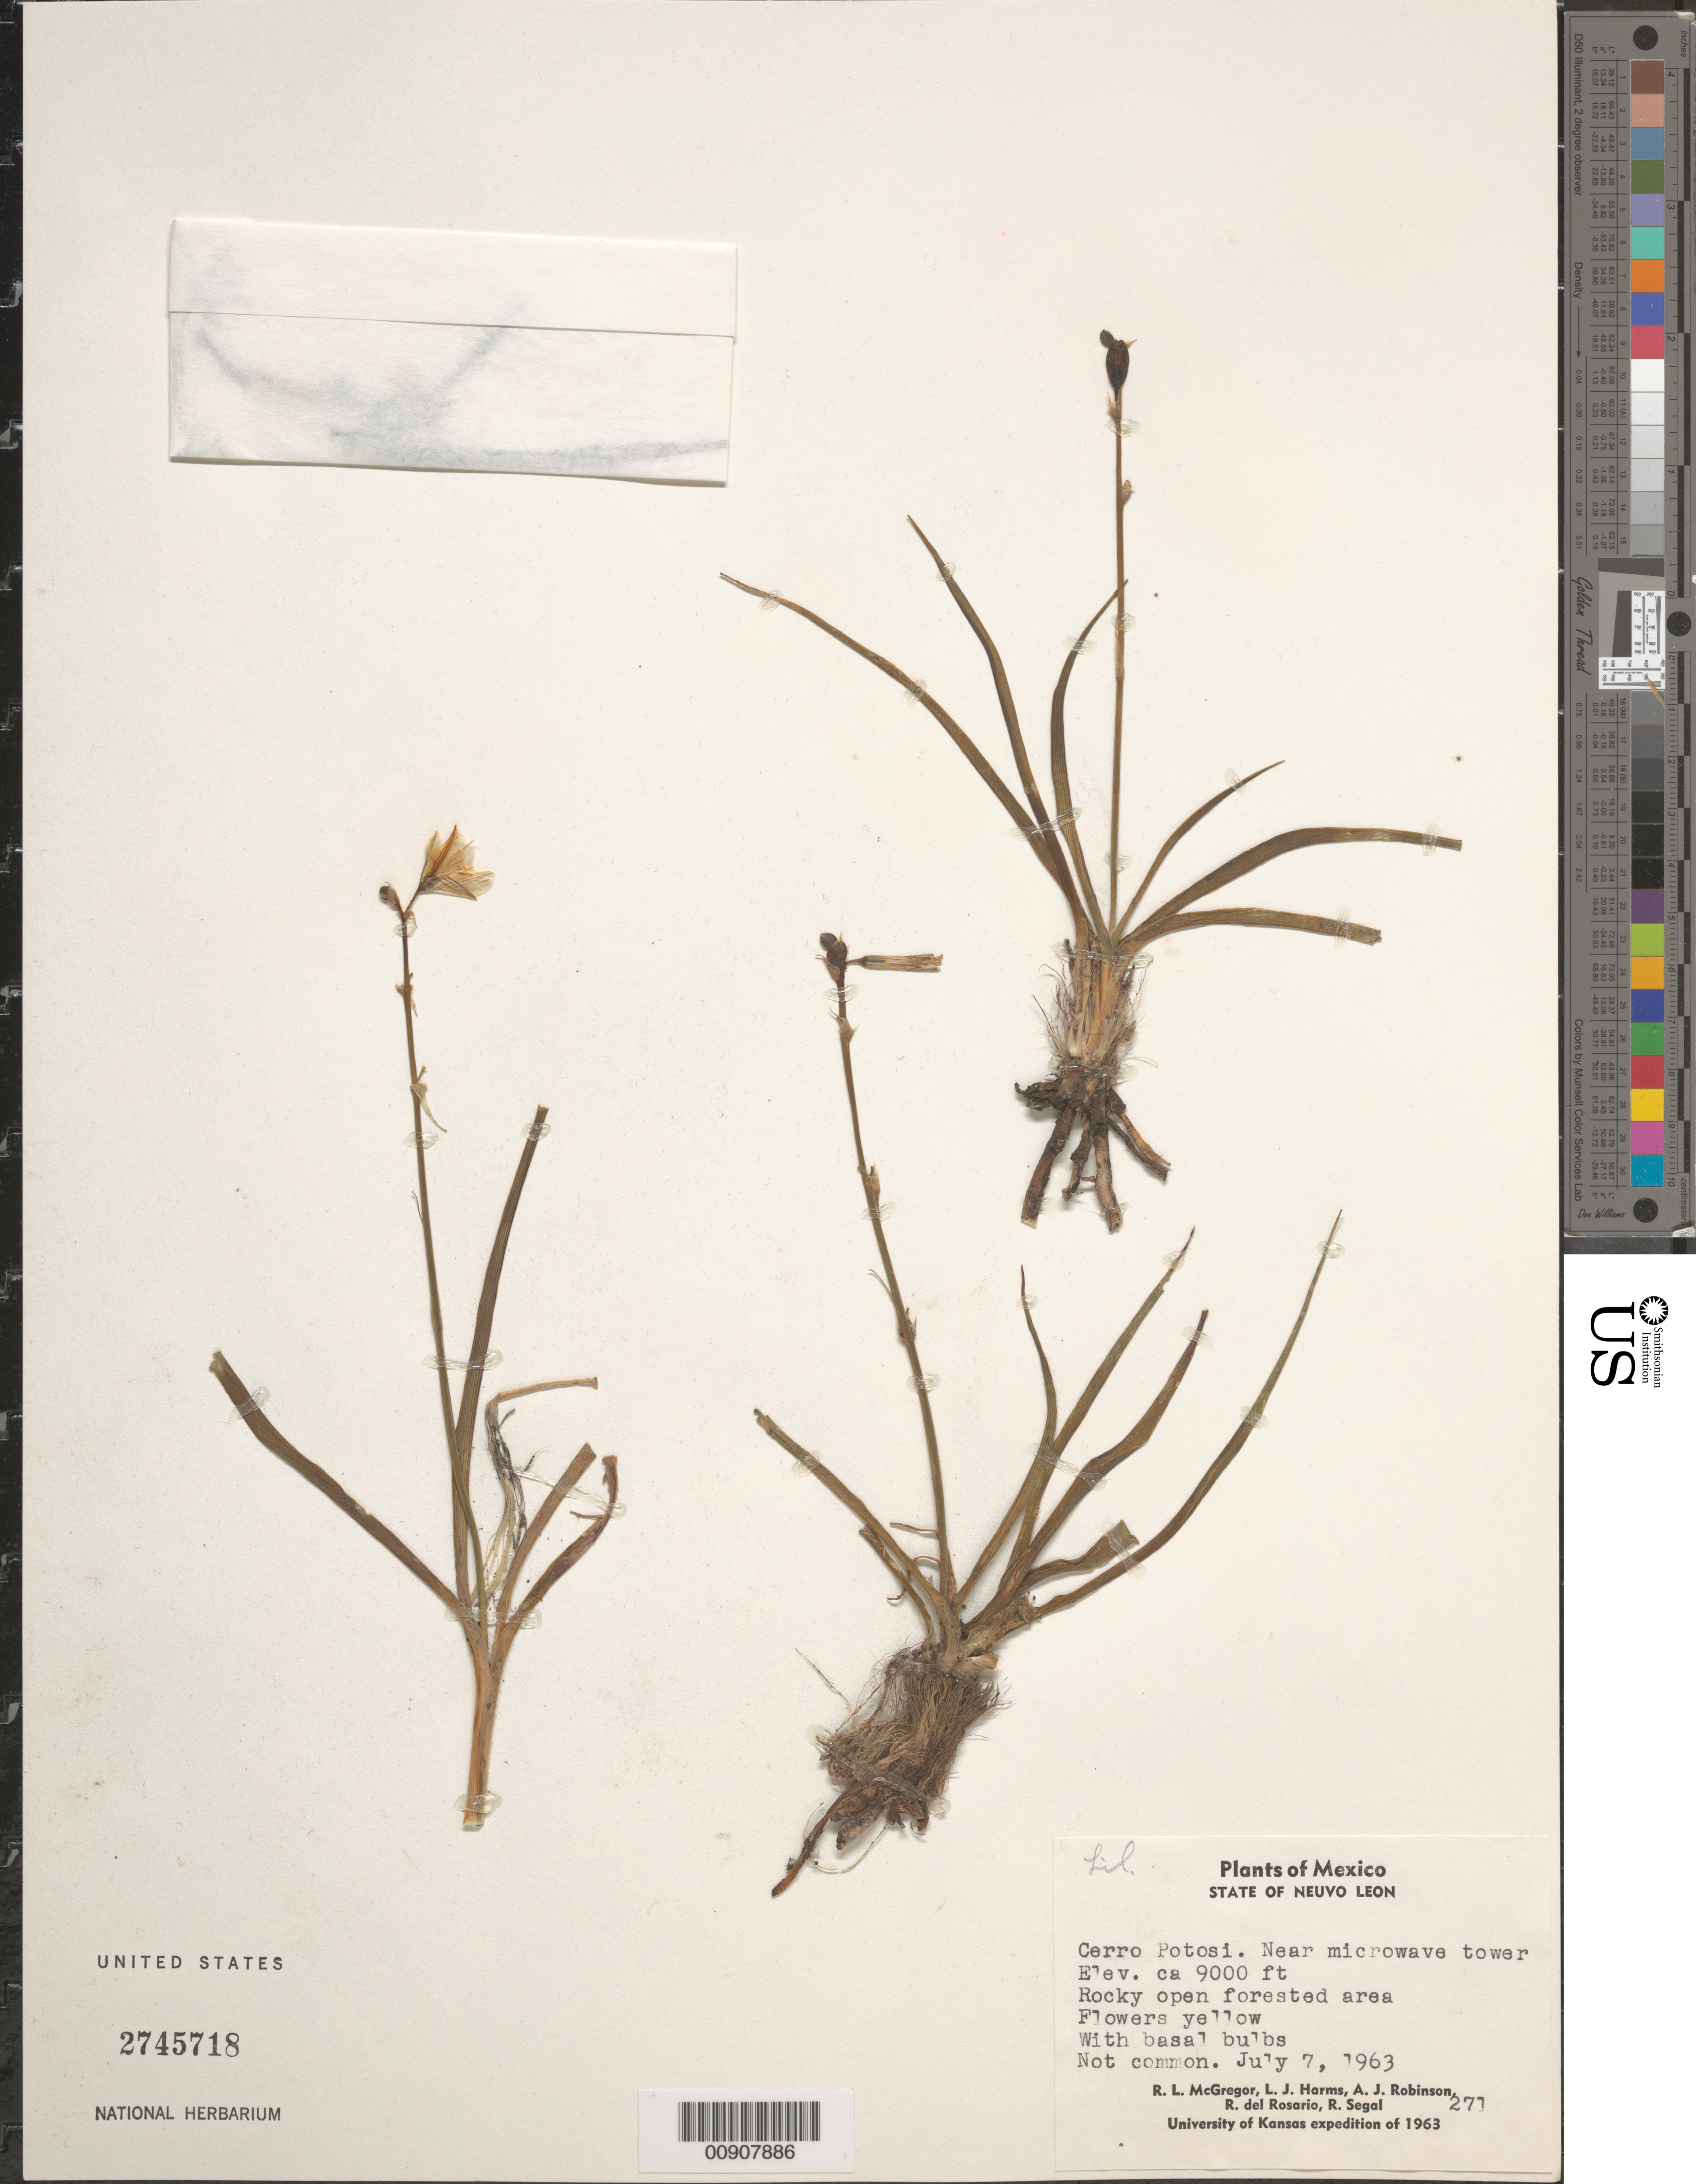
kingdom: Plantae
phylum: Tracheophyta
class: Liliopsida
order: Liliales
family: Liliaceae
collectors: R. McGregor, L. Harms, A. J. Robinson, R. del Rosario & R. Segal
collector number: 271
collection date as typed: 07 Jul 1963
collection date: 1963-07-07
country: Mexico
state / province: Nuevo León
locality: State of Neuvo Leon: Cerro Potosí. Near microwave tower.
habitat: Rocky open forested area.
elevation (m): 2743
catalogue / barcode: US 2745718